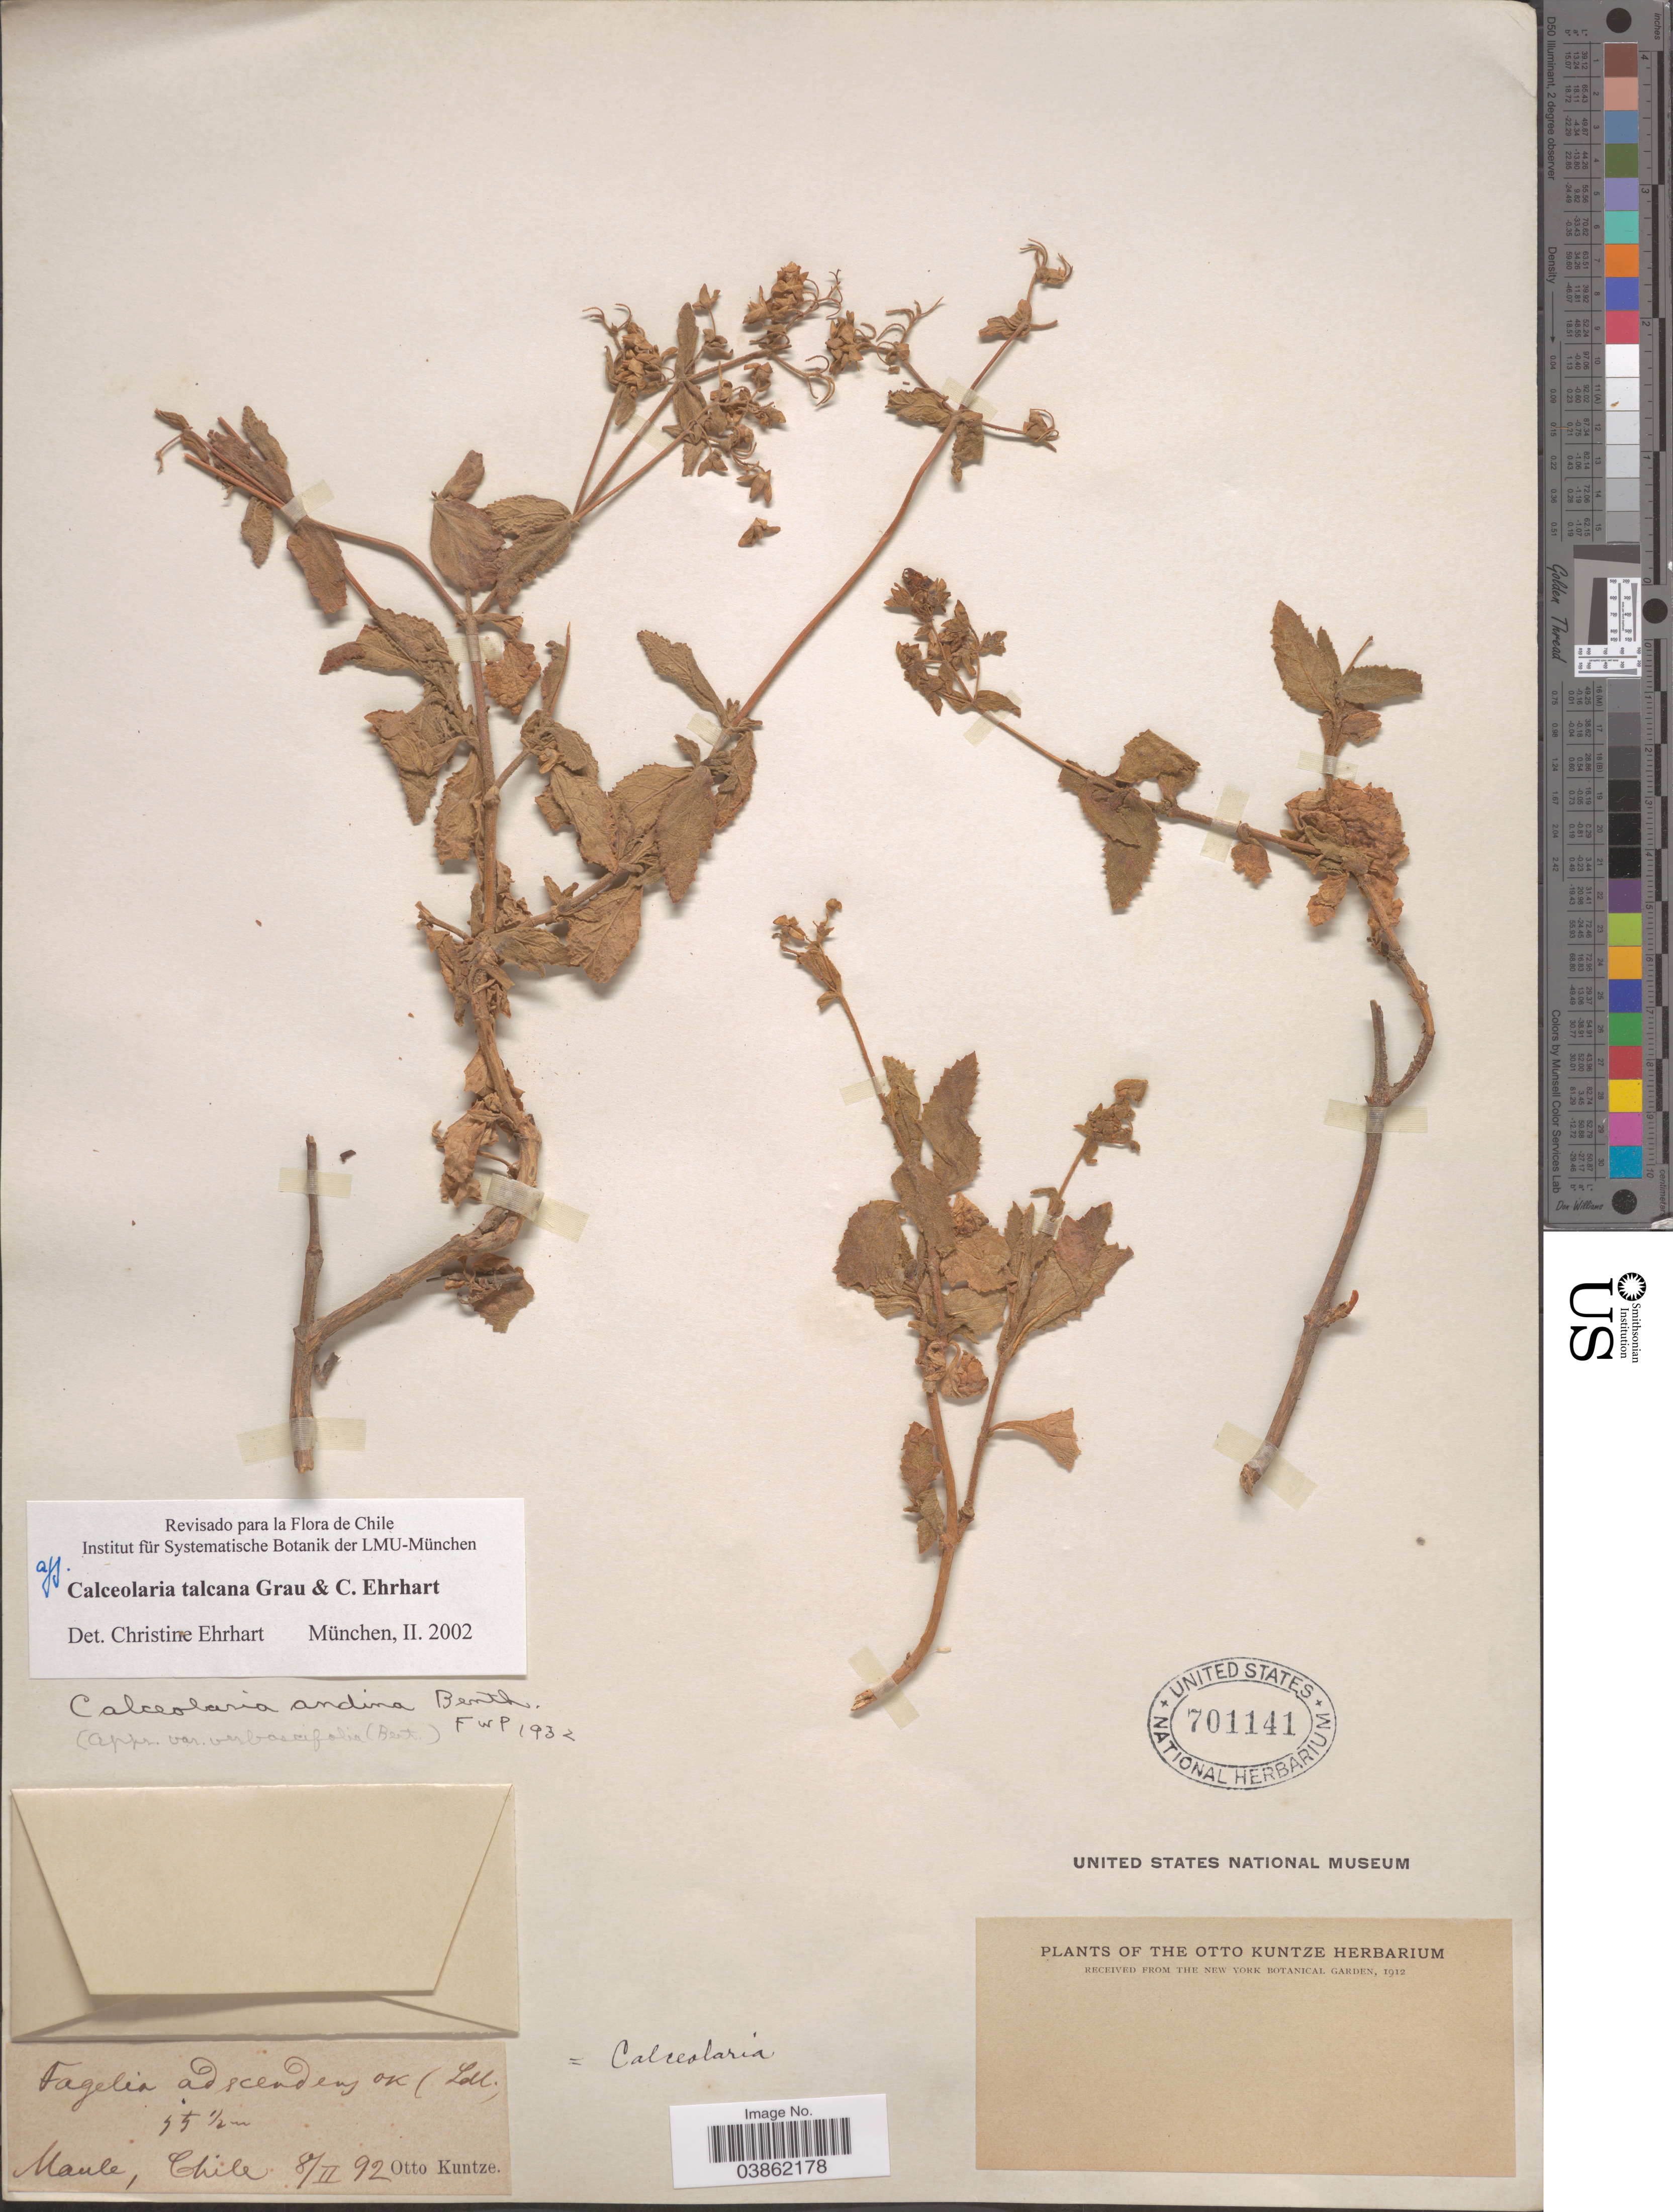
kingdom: Plantae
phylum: Tracheophyta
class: Magnoliopsida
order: Lamiales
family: Calceolariaceae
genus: Calceolaria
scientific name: Calceolaria talcana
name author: Grau & C. Ehrh.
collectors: C.E.O. Kuntze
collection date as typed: Transcribed d/m/y: 8/2/92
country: Chile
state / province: Maule (VII)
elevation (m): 55.5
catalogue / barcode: US 701141